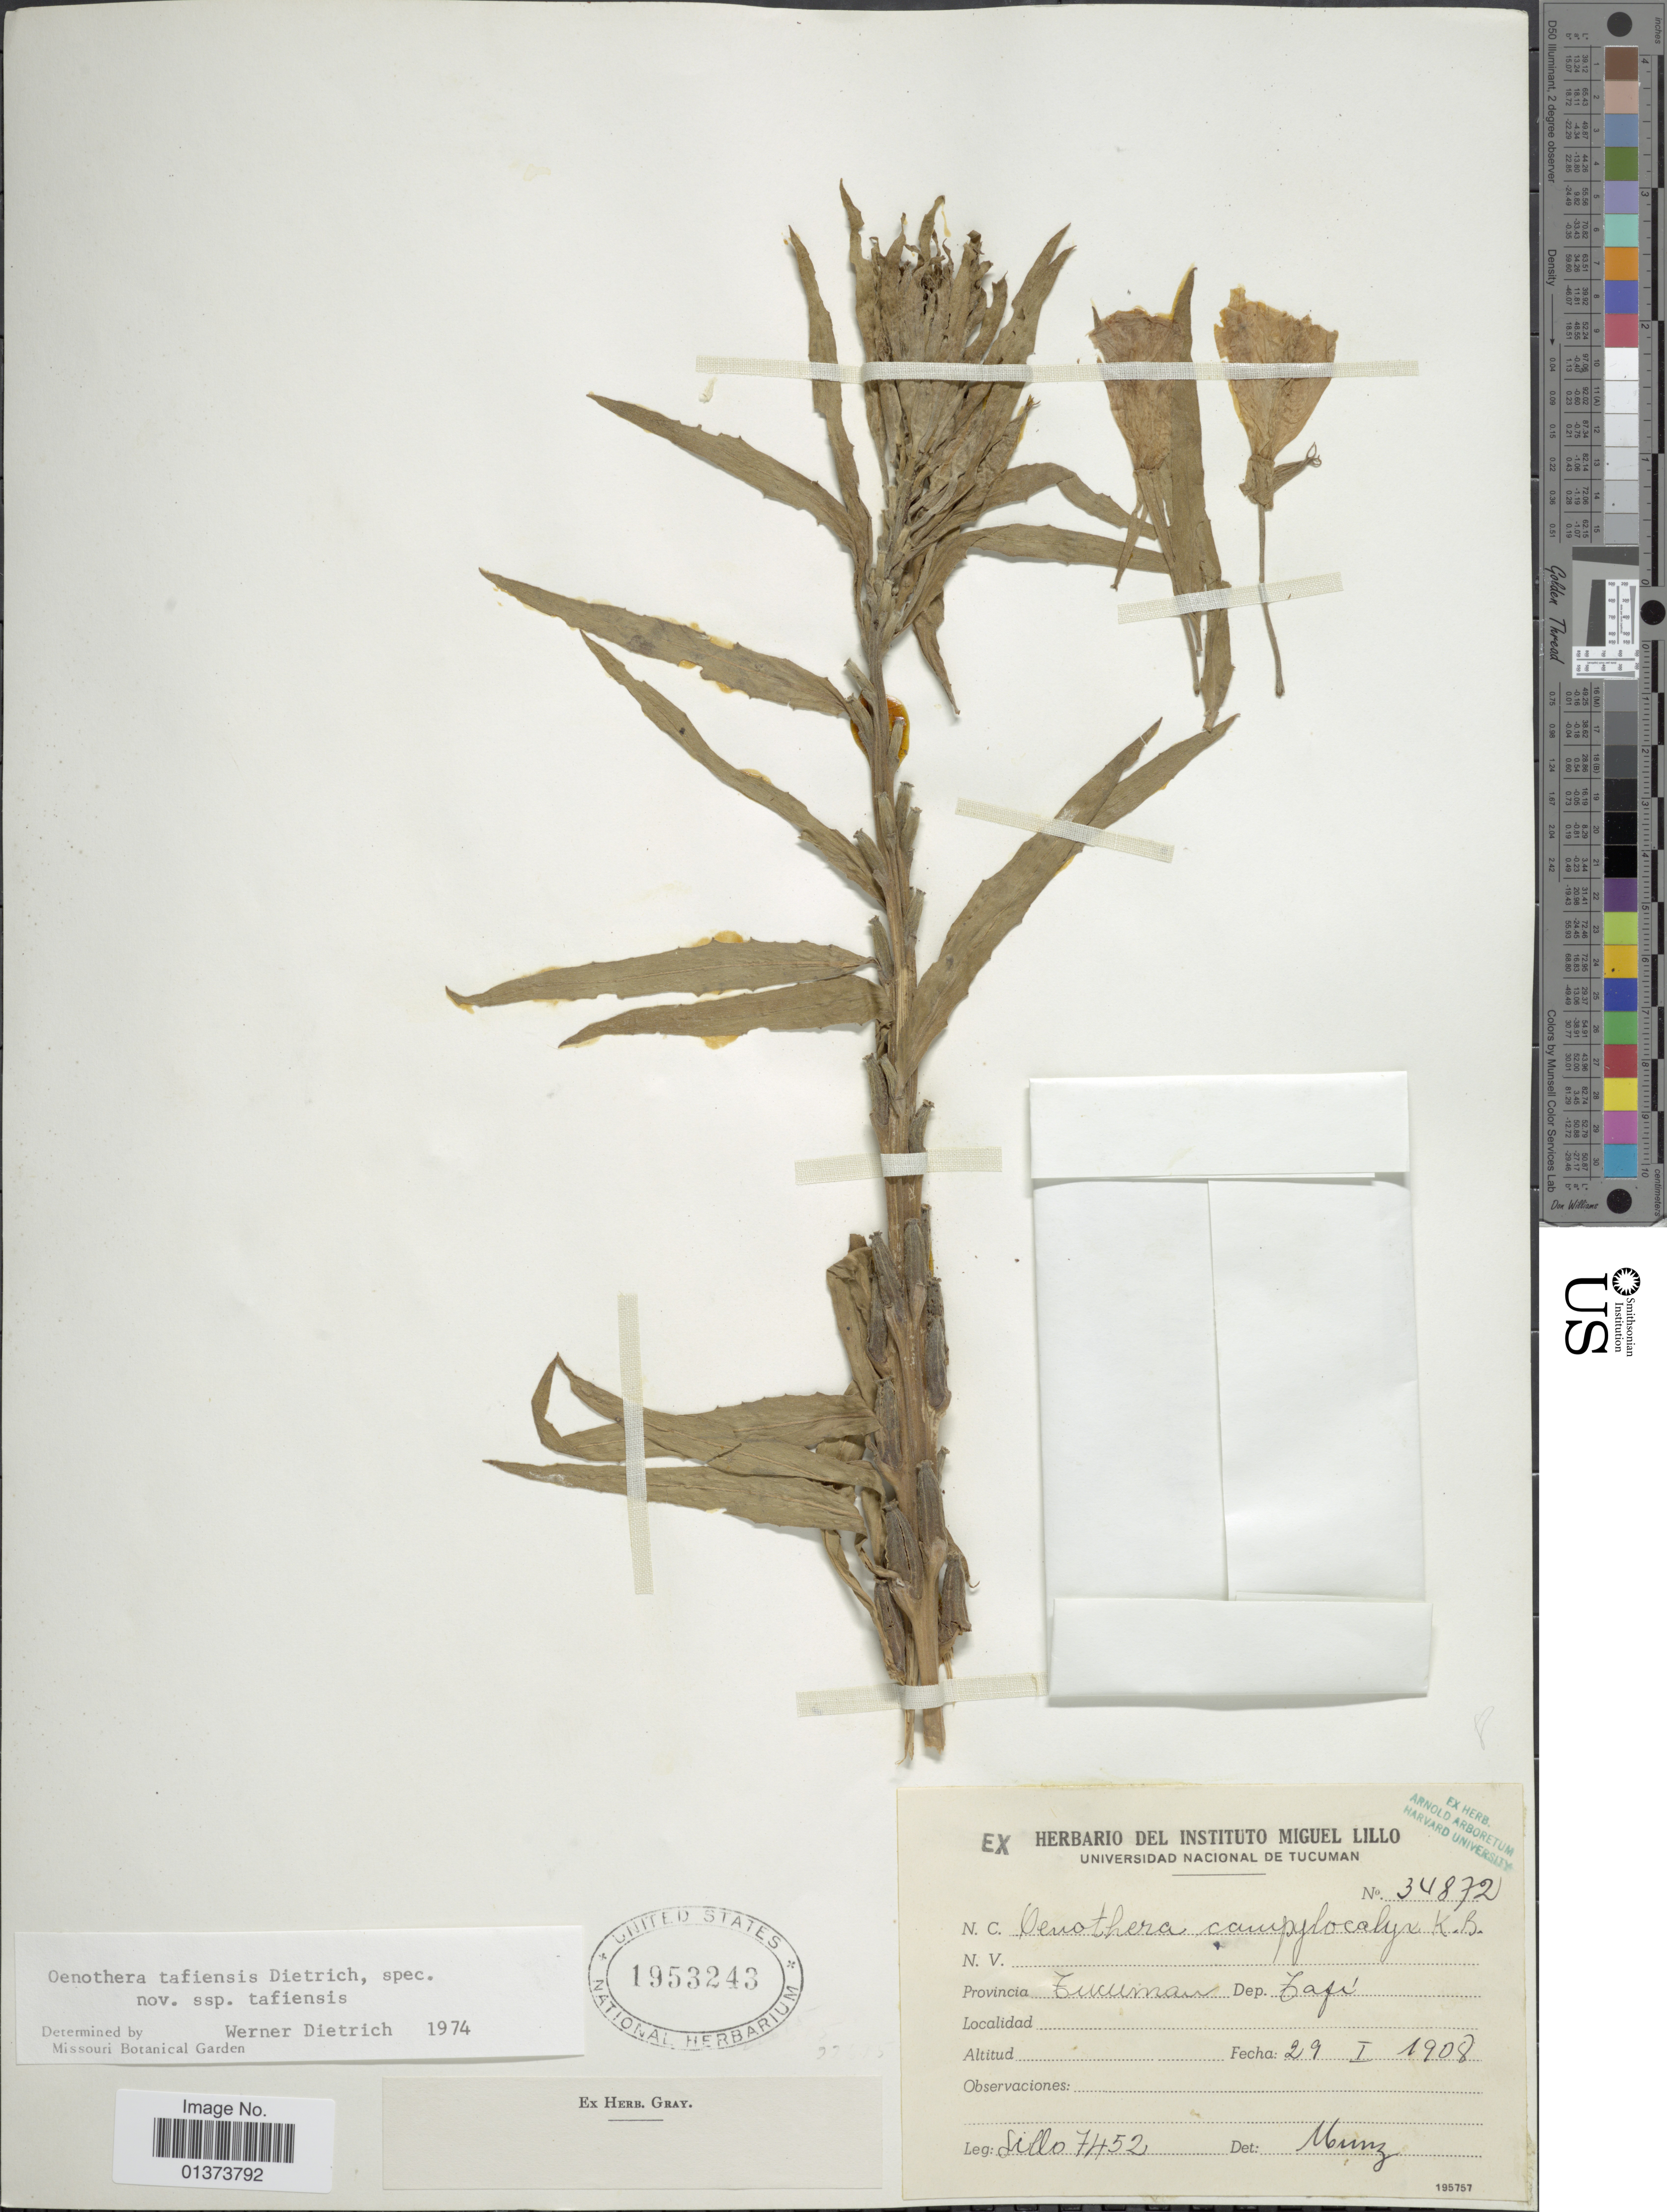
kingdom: Plantae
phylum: Tracheophyta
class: Magnoliopsida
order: Myrtales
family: Onagraceae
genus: Oenothera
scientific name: Oenothera tafiensis subsp. tafiensis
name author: W. Dietr.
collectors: -. Lillo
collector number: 7452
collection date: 1908-01-29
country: Argentina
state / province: Tucuman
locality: Dep. Tafi.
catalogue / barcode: US 1953243